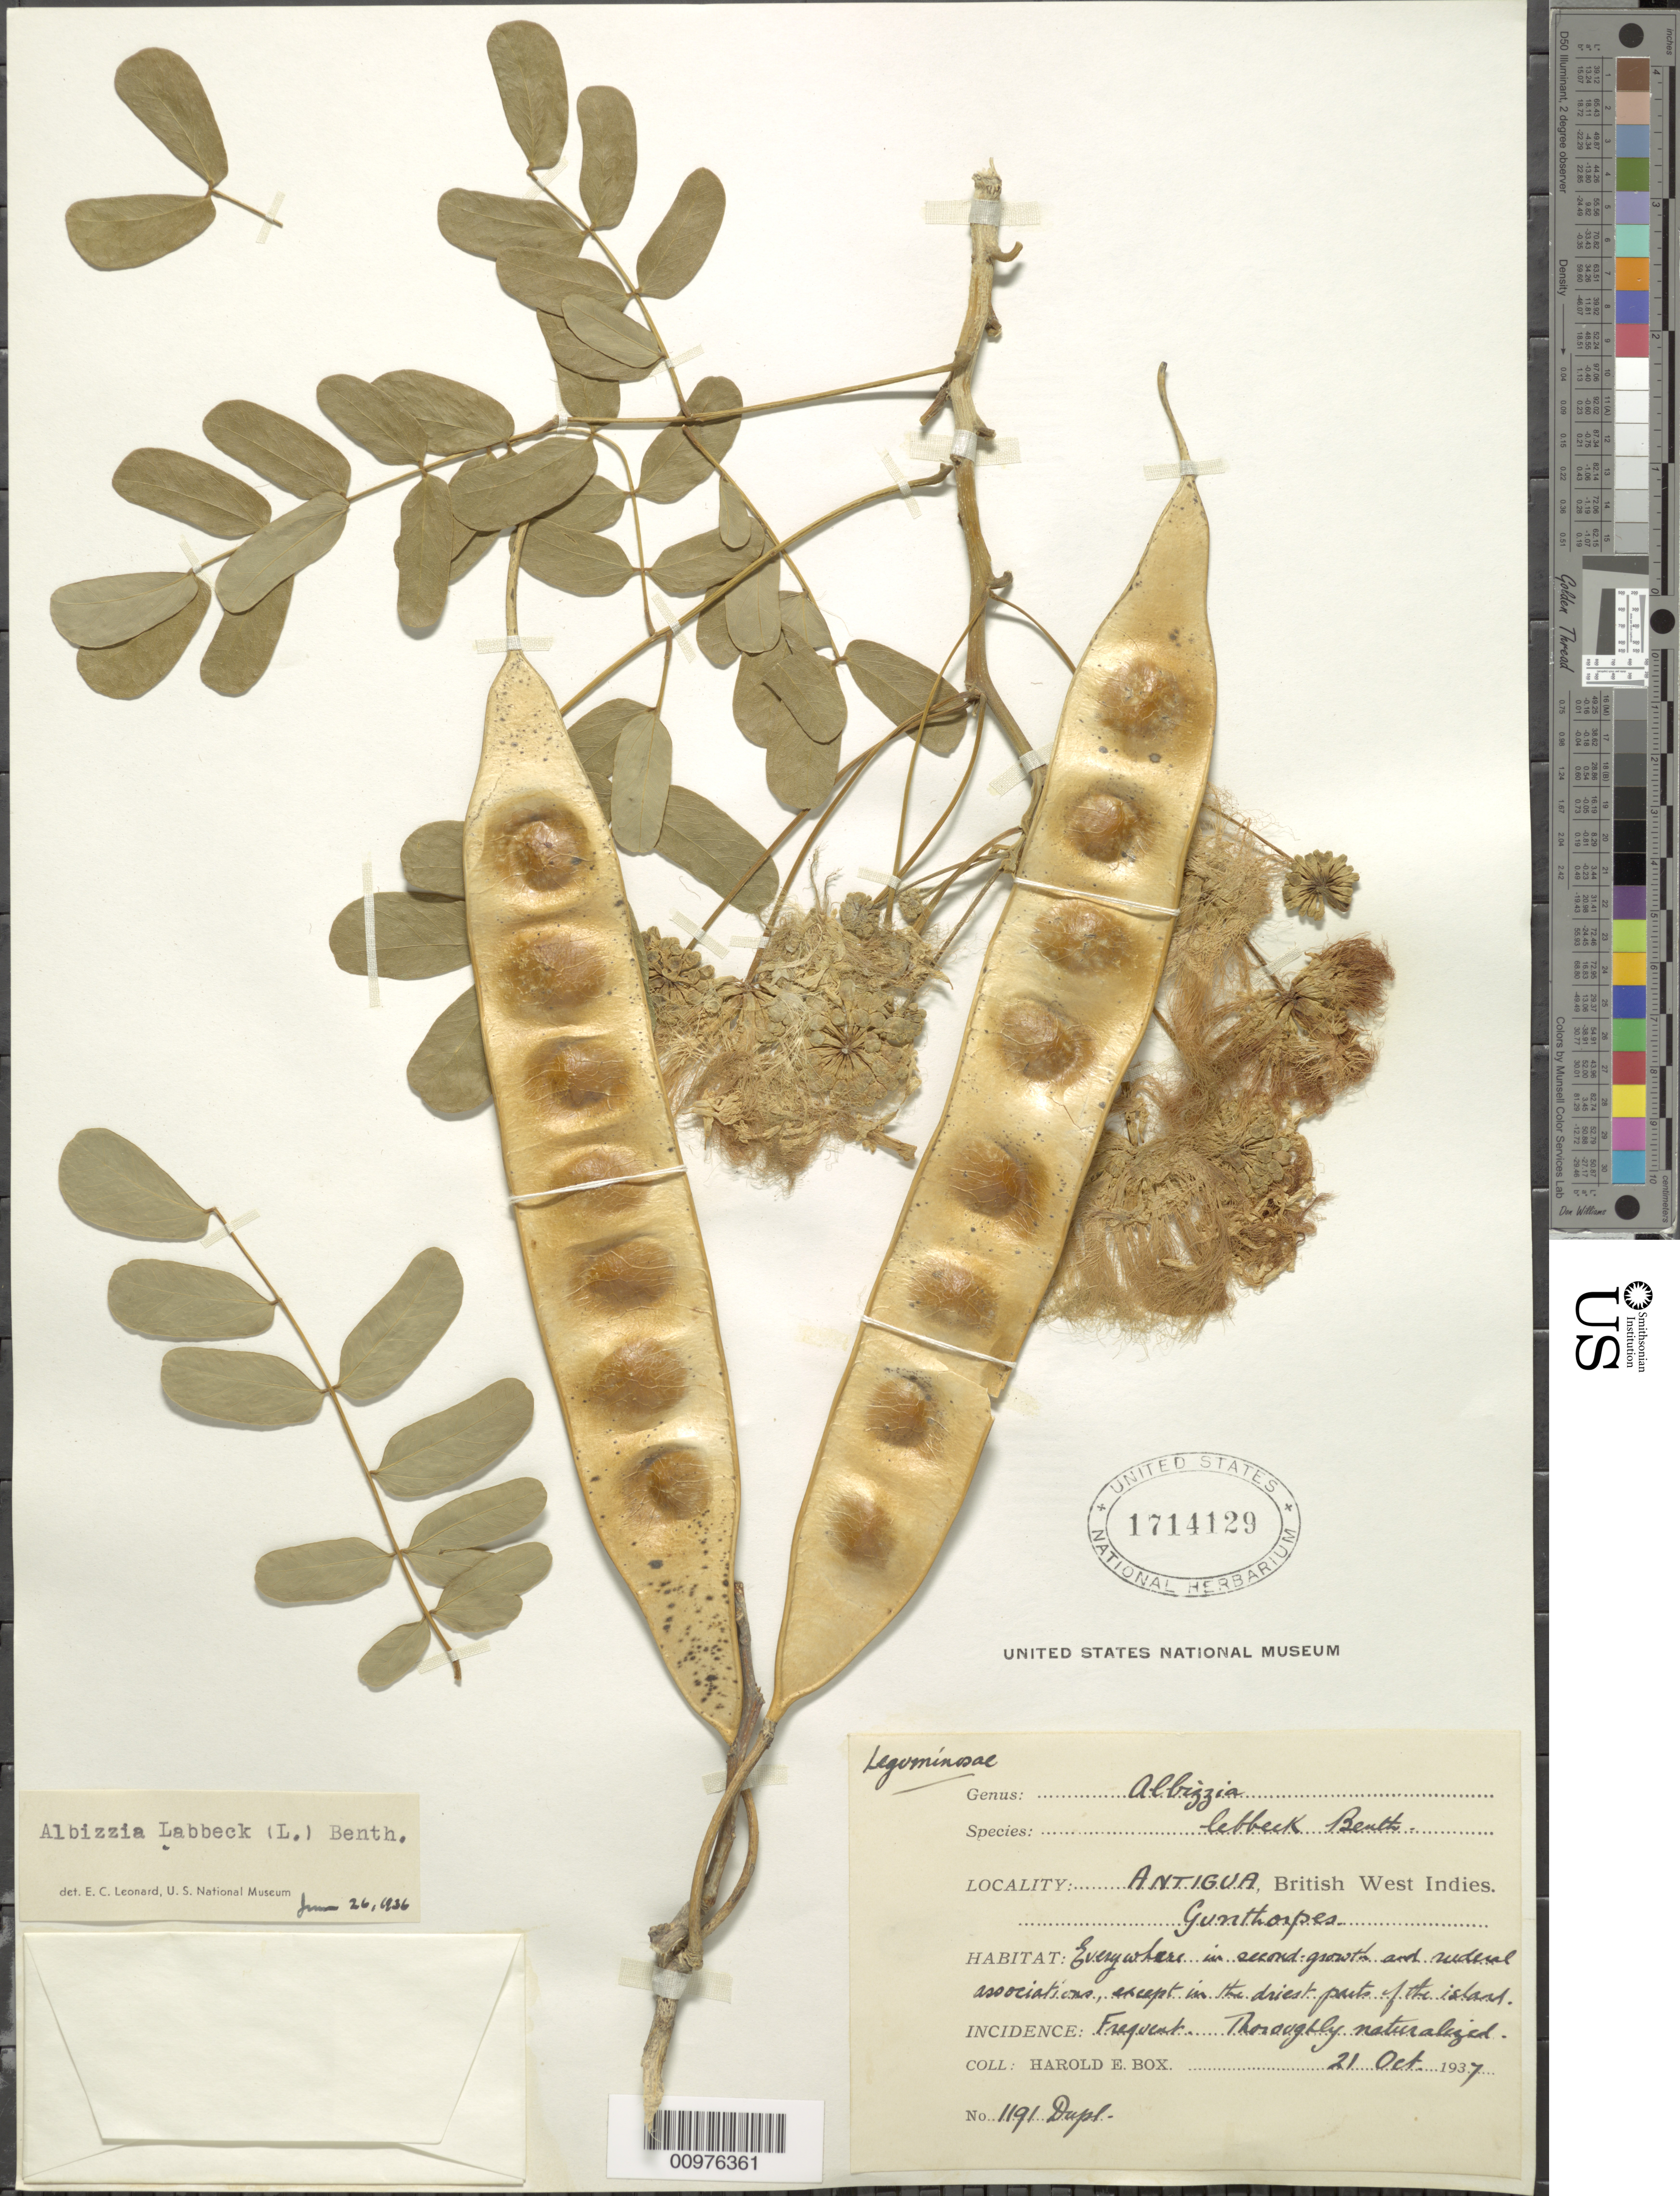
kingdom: Plantae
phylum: Tracheophyta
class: Magnoliopsida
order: Fabales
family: Fabaceae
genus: Albizia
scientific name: Albizia lebbeck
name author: (L.) Benth.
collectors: H. E. Box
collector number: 1191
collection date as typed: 21 Oct 1937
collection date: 1937-10-21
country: Antigua and Barbuda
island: Antigua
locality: British West Indies, Gunthorpes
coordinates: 0 N, 0 E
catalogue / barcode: US 1714129